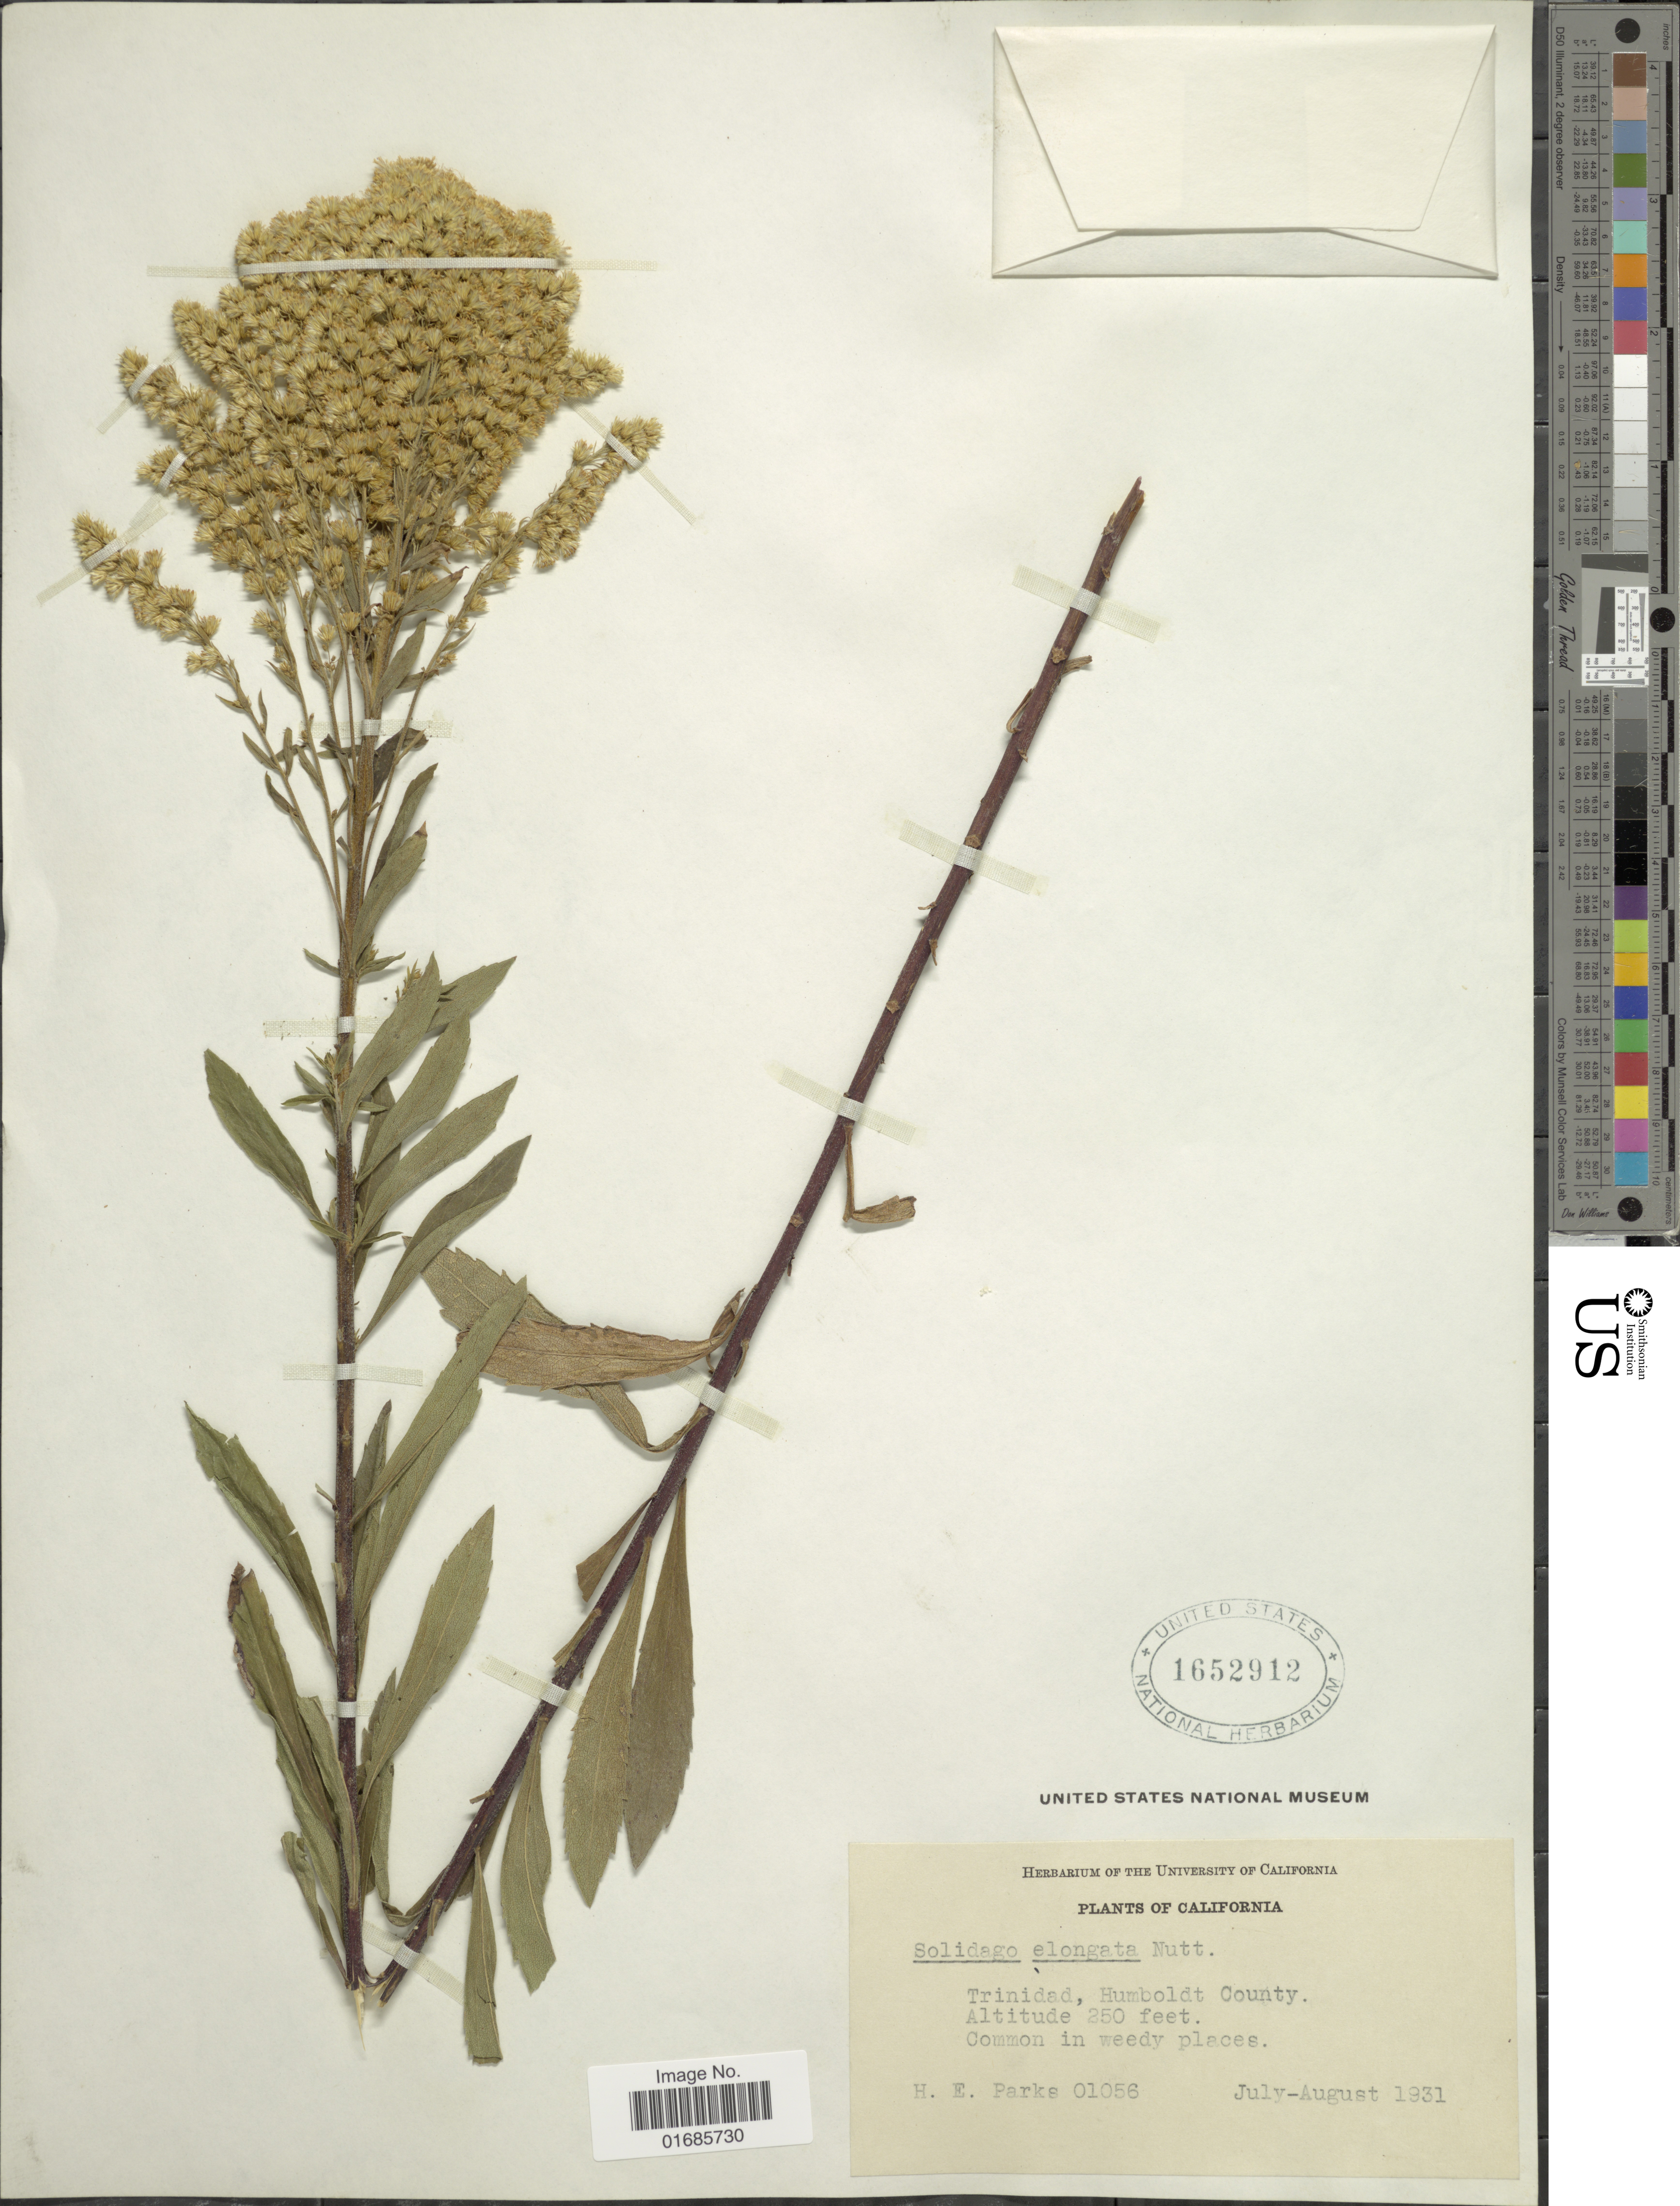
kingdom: Plantae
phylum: Tracheophyta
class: Magnoliopsida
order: Asterales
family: Asteraceae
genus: Solidago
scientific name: Solidago canadensis var. salebrosa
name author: (Piper) M.E. Jones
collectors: H. E. Parks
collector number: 01056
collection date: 1931-07/1931-08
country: United States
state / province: California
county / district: Humboldt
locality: Trinidad, Humboldt County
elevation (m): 76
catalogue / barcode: US 1652912